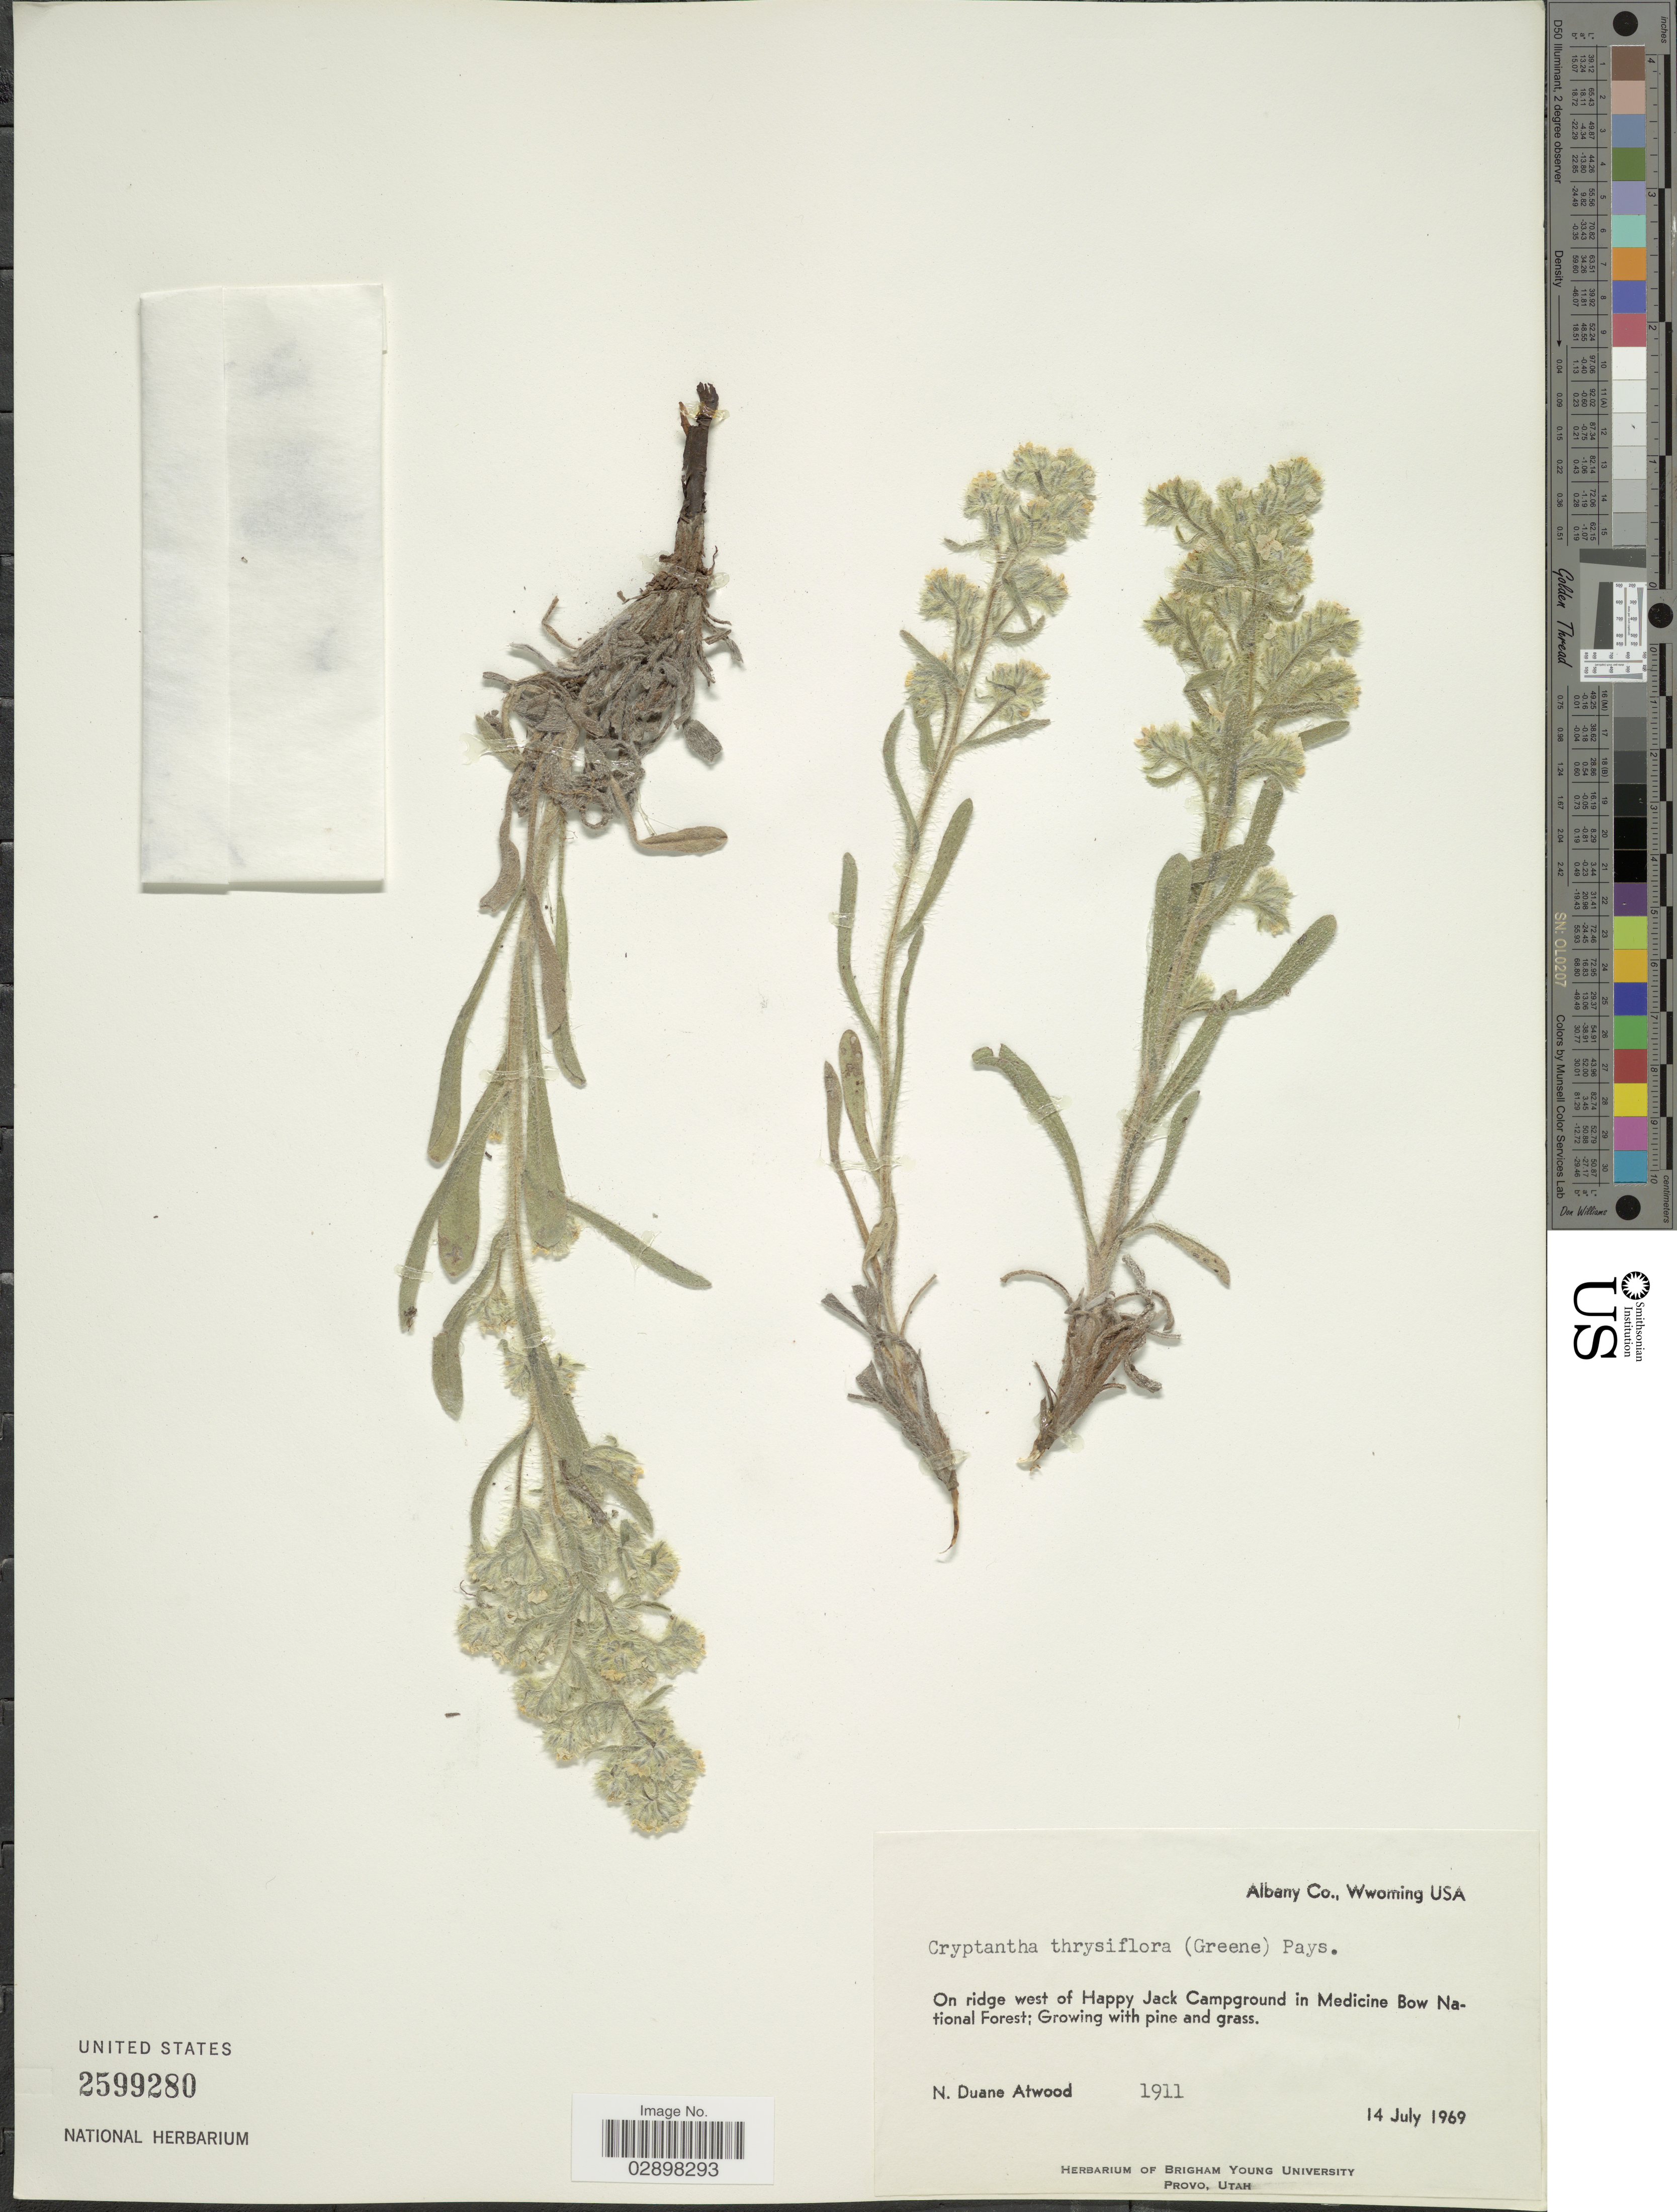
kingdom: Plantae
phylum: Tracheophyta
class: Magnoliopsida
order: Boraginales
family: Boraginaceae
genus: Cryptantha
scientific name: Cryptantha thyrsiflora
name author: (Greene) Payson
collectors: N. Atwood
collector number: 1911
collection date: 1969-07-14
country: United States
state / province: Wyoming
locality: Albany Co., On ridge west of Happy Jack Campground in Medicine Bow National Forest.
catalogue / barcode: US 2599280